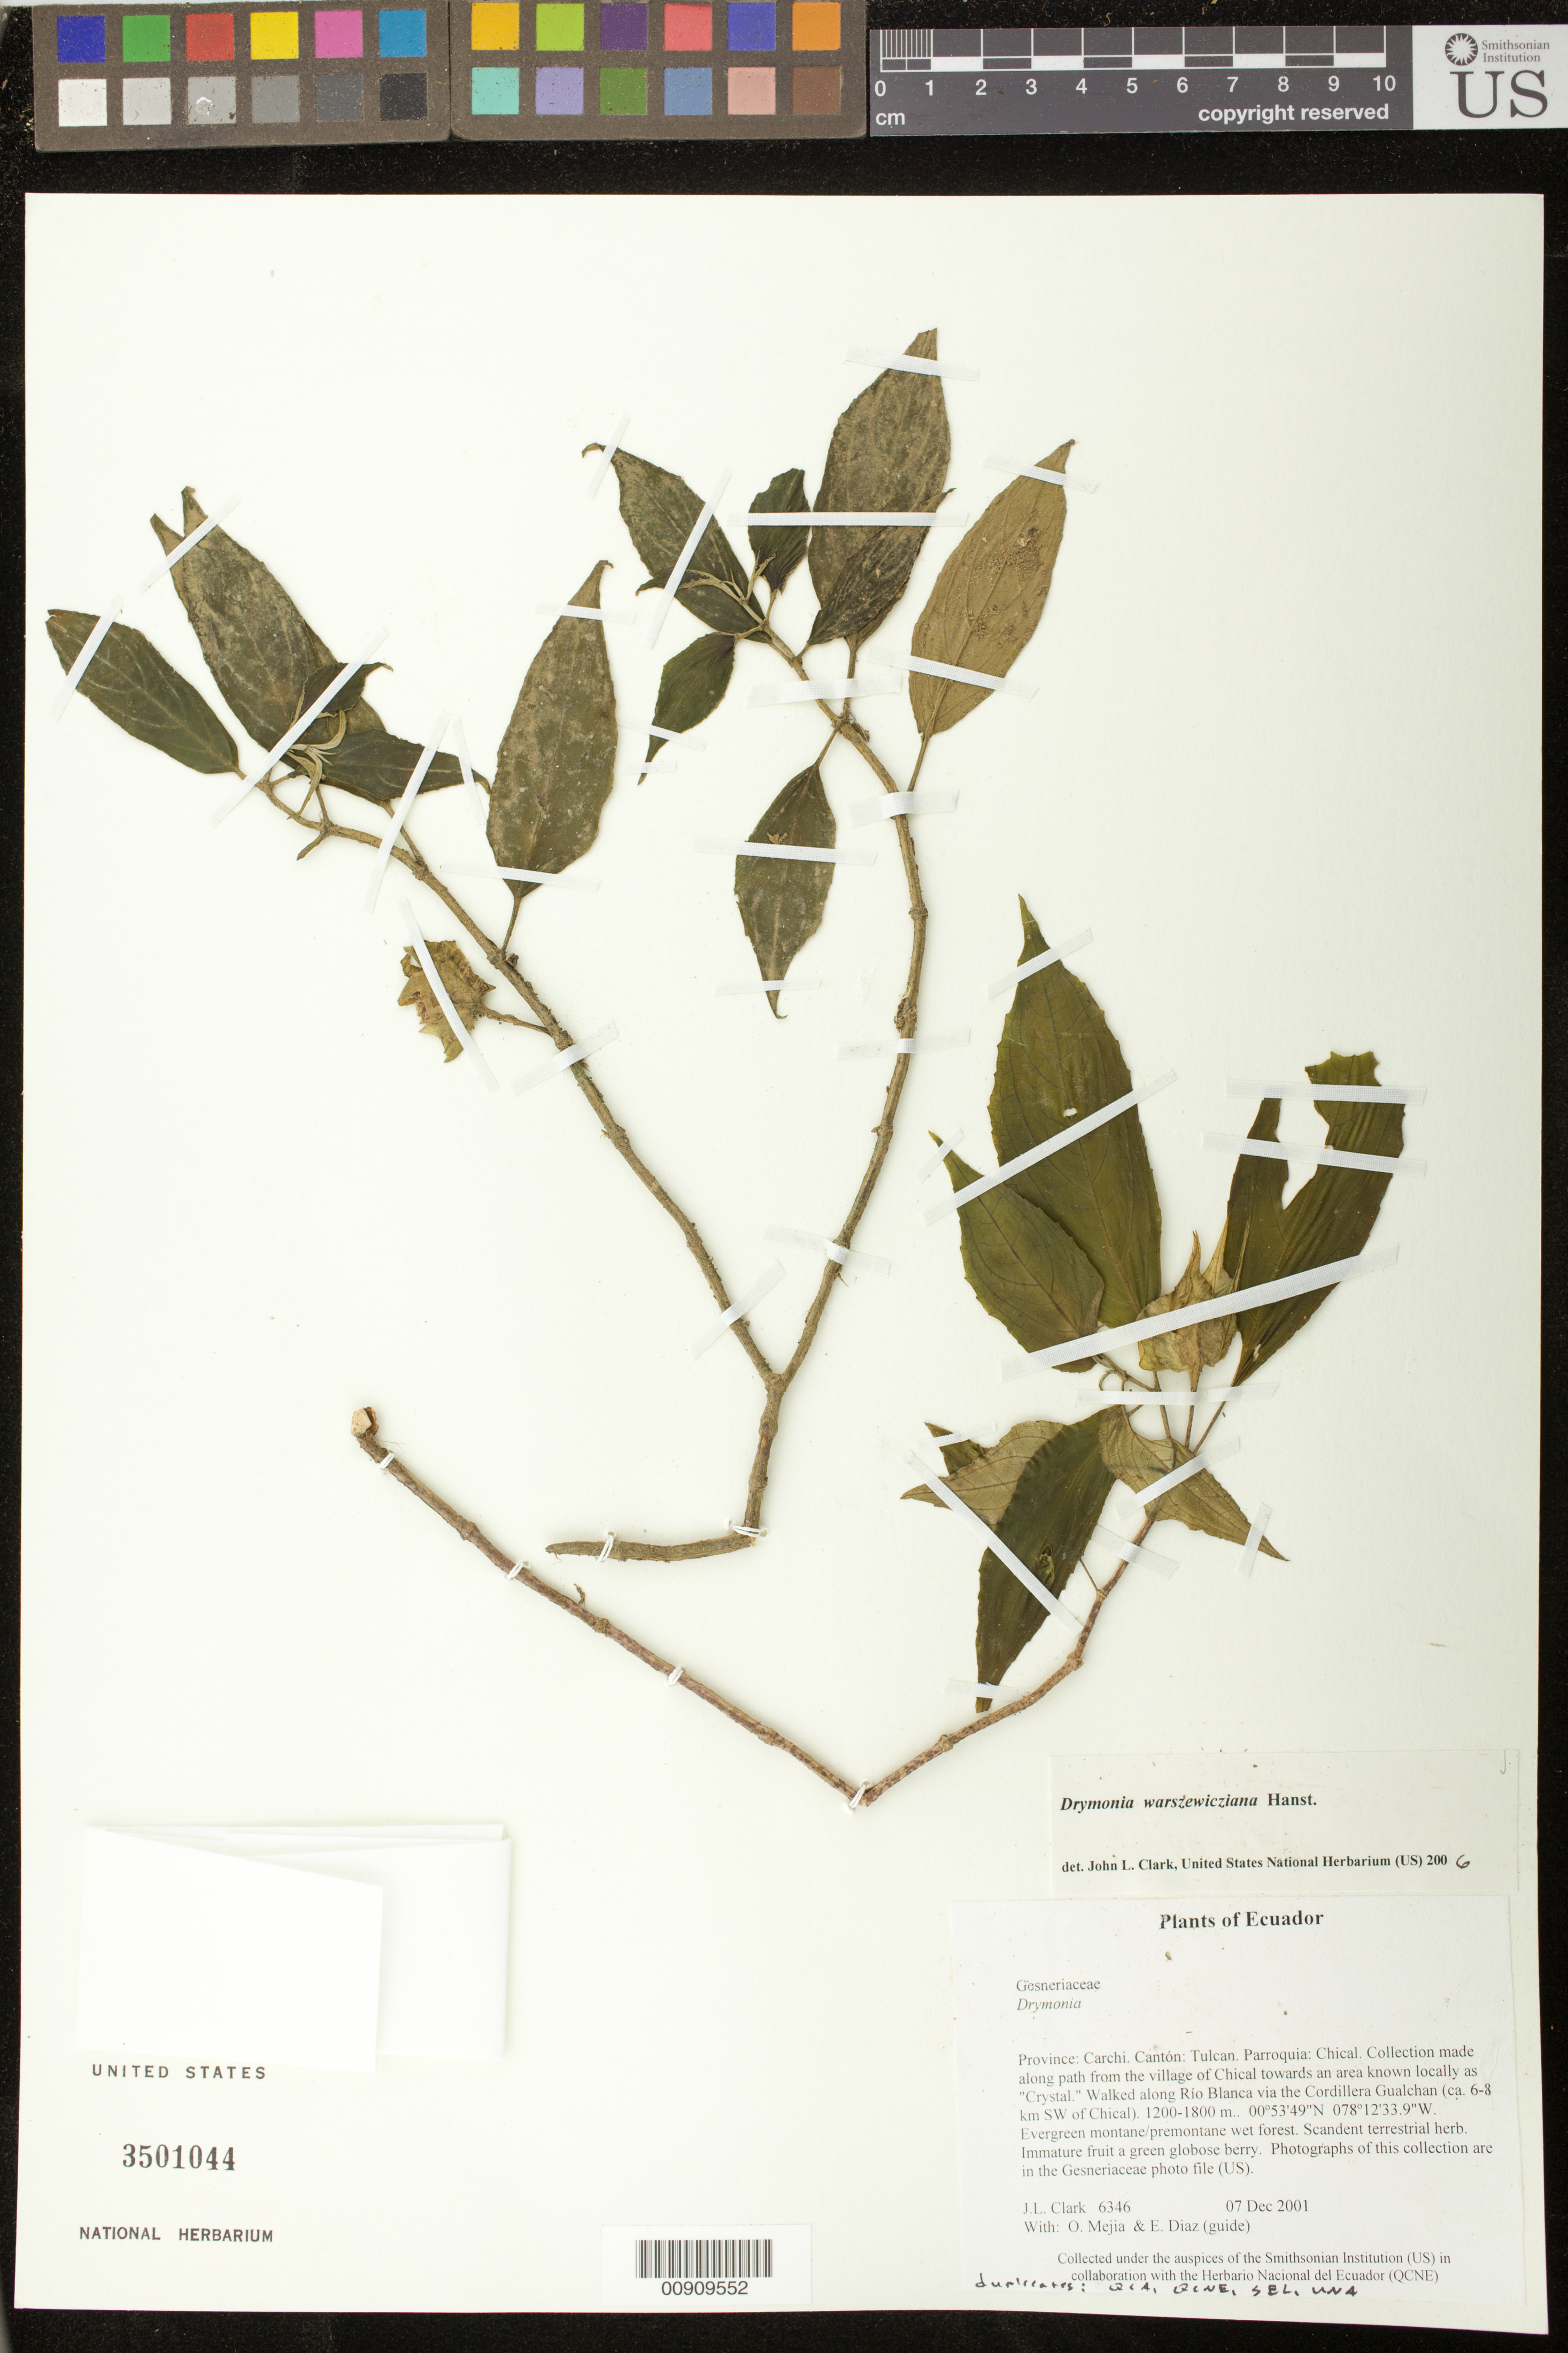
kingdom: Plantae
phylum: Tracheophyta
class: Magnoliopsida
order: Lamiales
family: Gesneriaceae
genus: Drymonia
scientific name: Drymonia warszewicziana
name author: Hanst.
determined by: Clark, J. L., (SEL), The Marie Selby Botanical Garden (UNITED STATES)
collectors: J. L. Clark, O. Mejia & E. Diaz (guide)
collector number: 6346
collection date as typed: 07 Dec 2001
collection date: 2001-12-07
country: Ecuador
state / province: Carchi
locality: Tulcan. Parroquia: Chical. Collection made along path from the village of Chical towards an area known locally as "Crystal." Walked along Río Blanca via the Cordillera Gualchan (ca. 6-8 km SW of Chical).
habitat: Evergreen montane/premontane wet forest.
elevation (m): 1200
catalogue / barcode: US 3501044